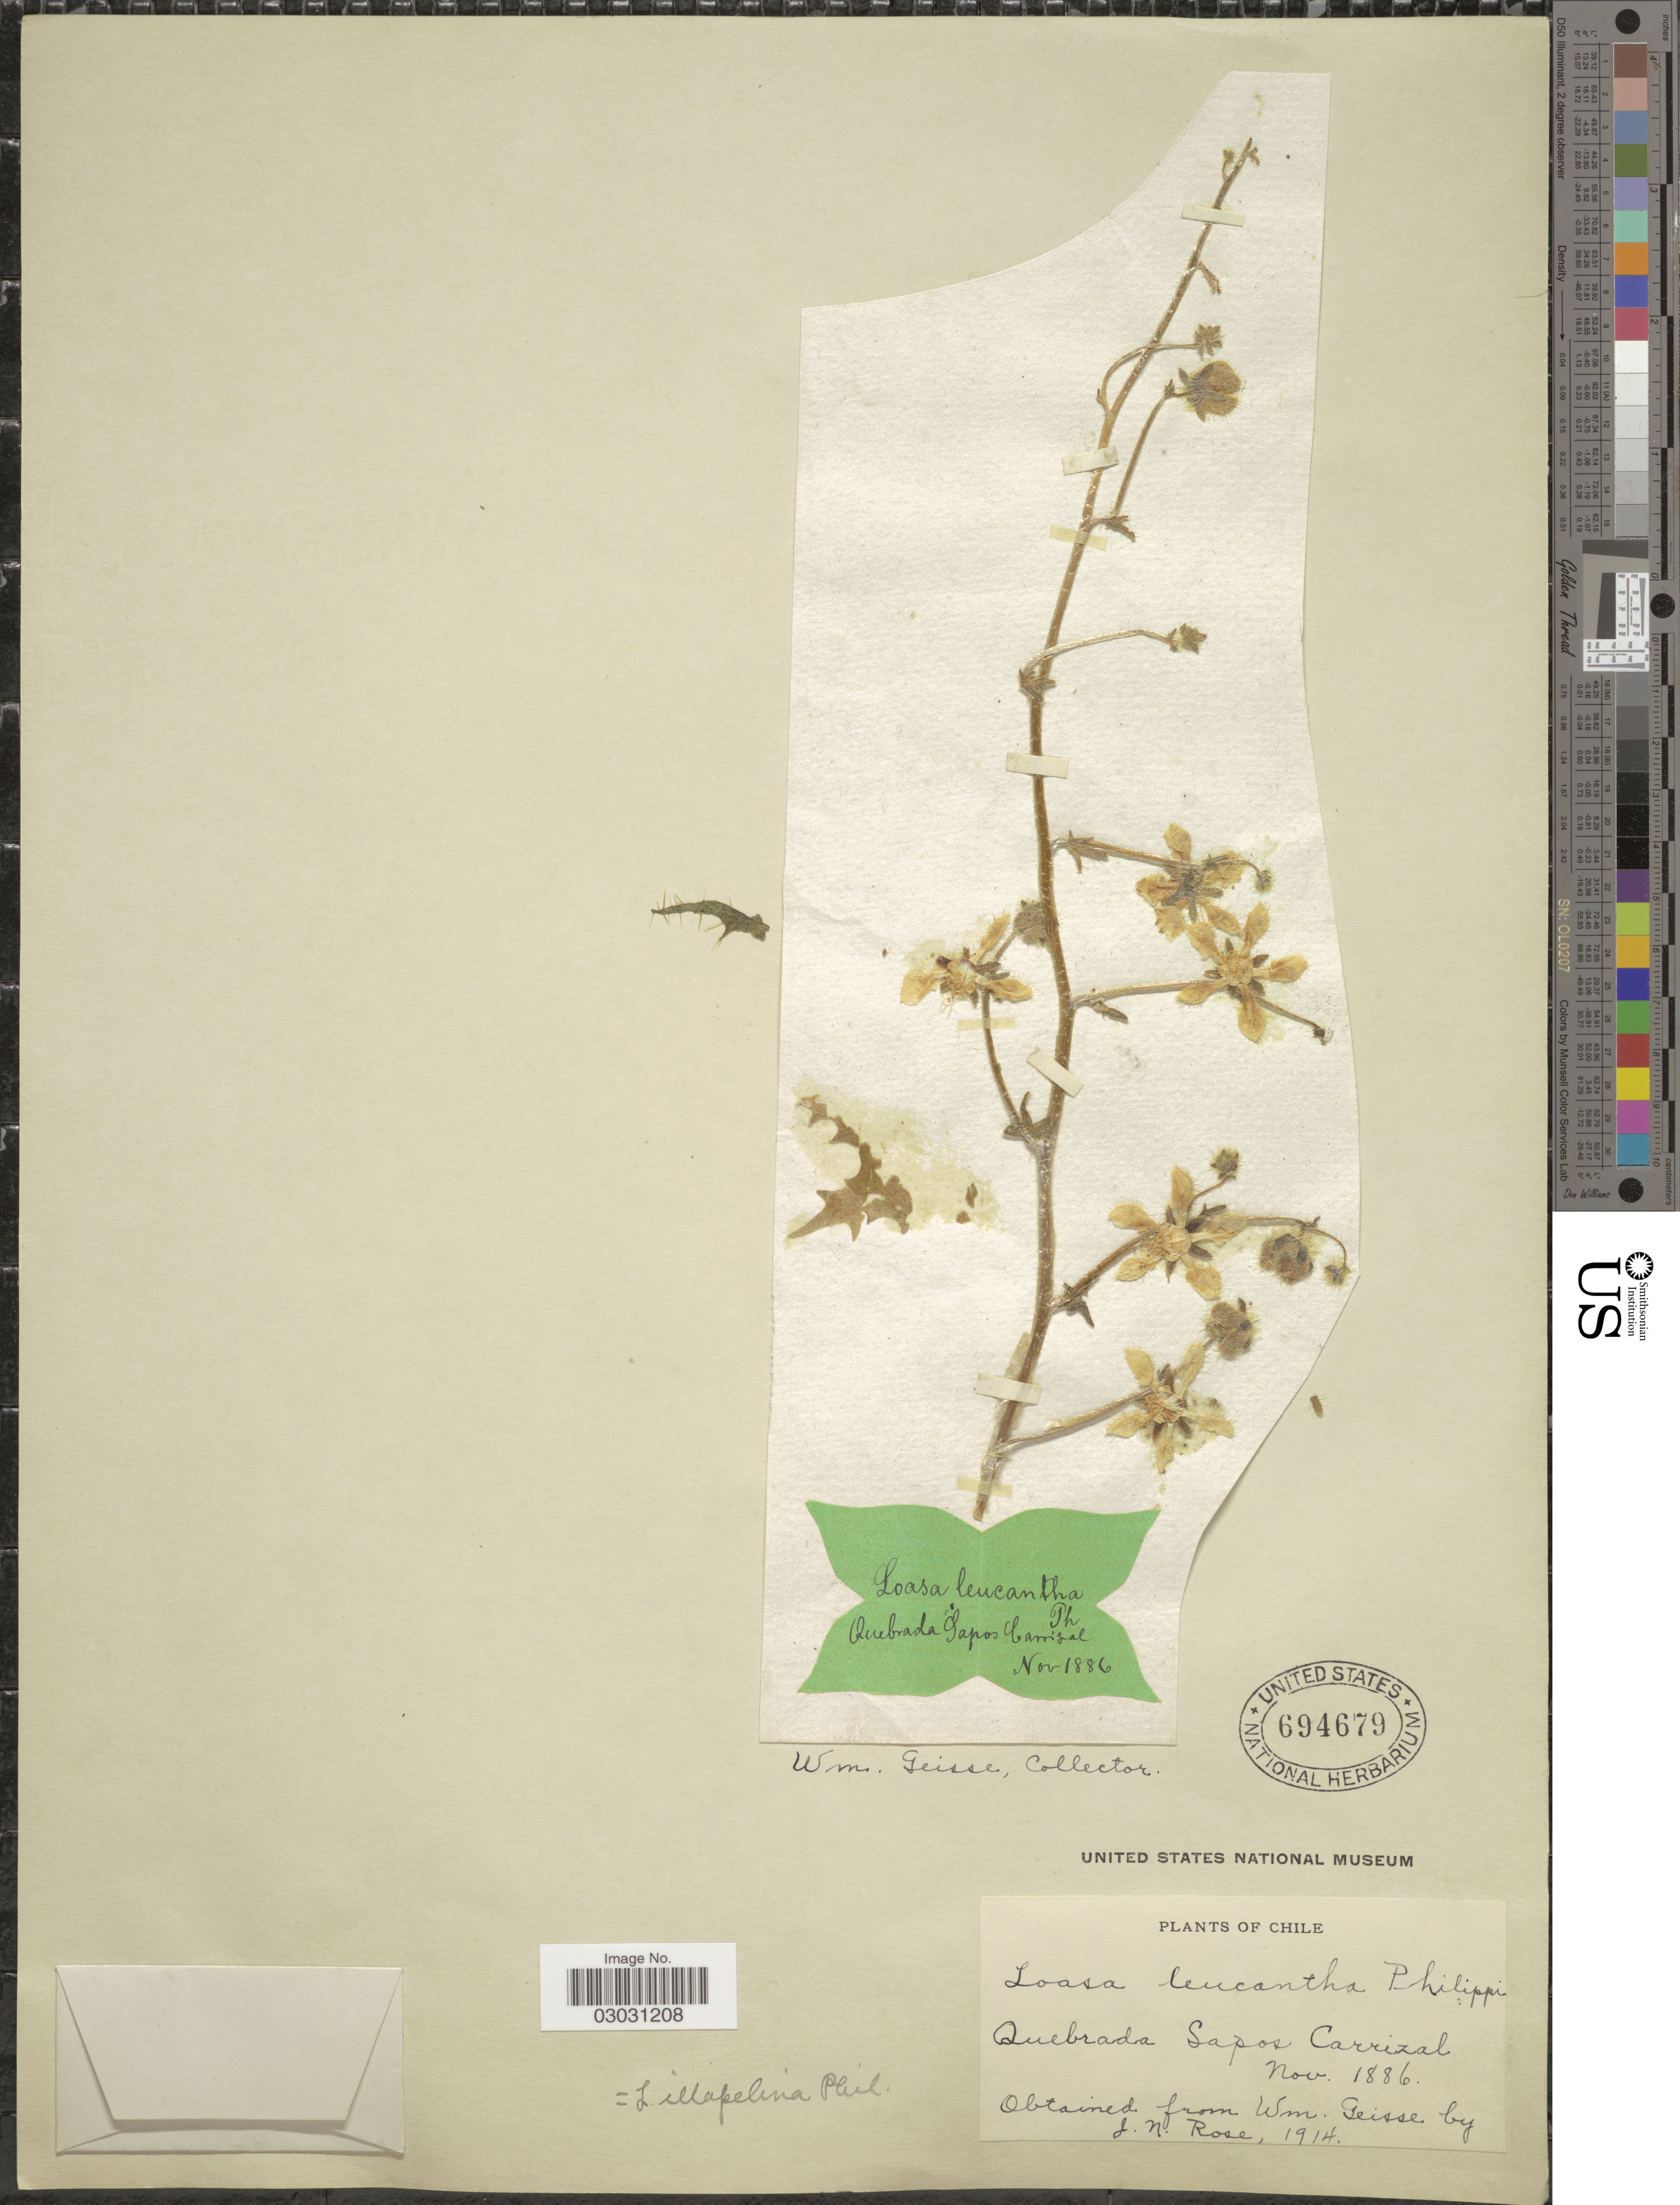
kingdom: Plantae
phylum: Tracheophyta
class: Magnoliopsida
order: Cornales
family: Loasaceae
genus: Loasa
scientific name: Loasa illapelina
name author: Phil.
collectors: W. Geusse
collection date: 1886-11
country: Chile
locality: Quebrada Sapos Carrizal.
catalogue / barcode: US 694679